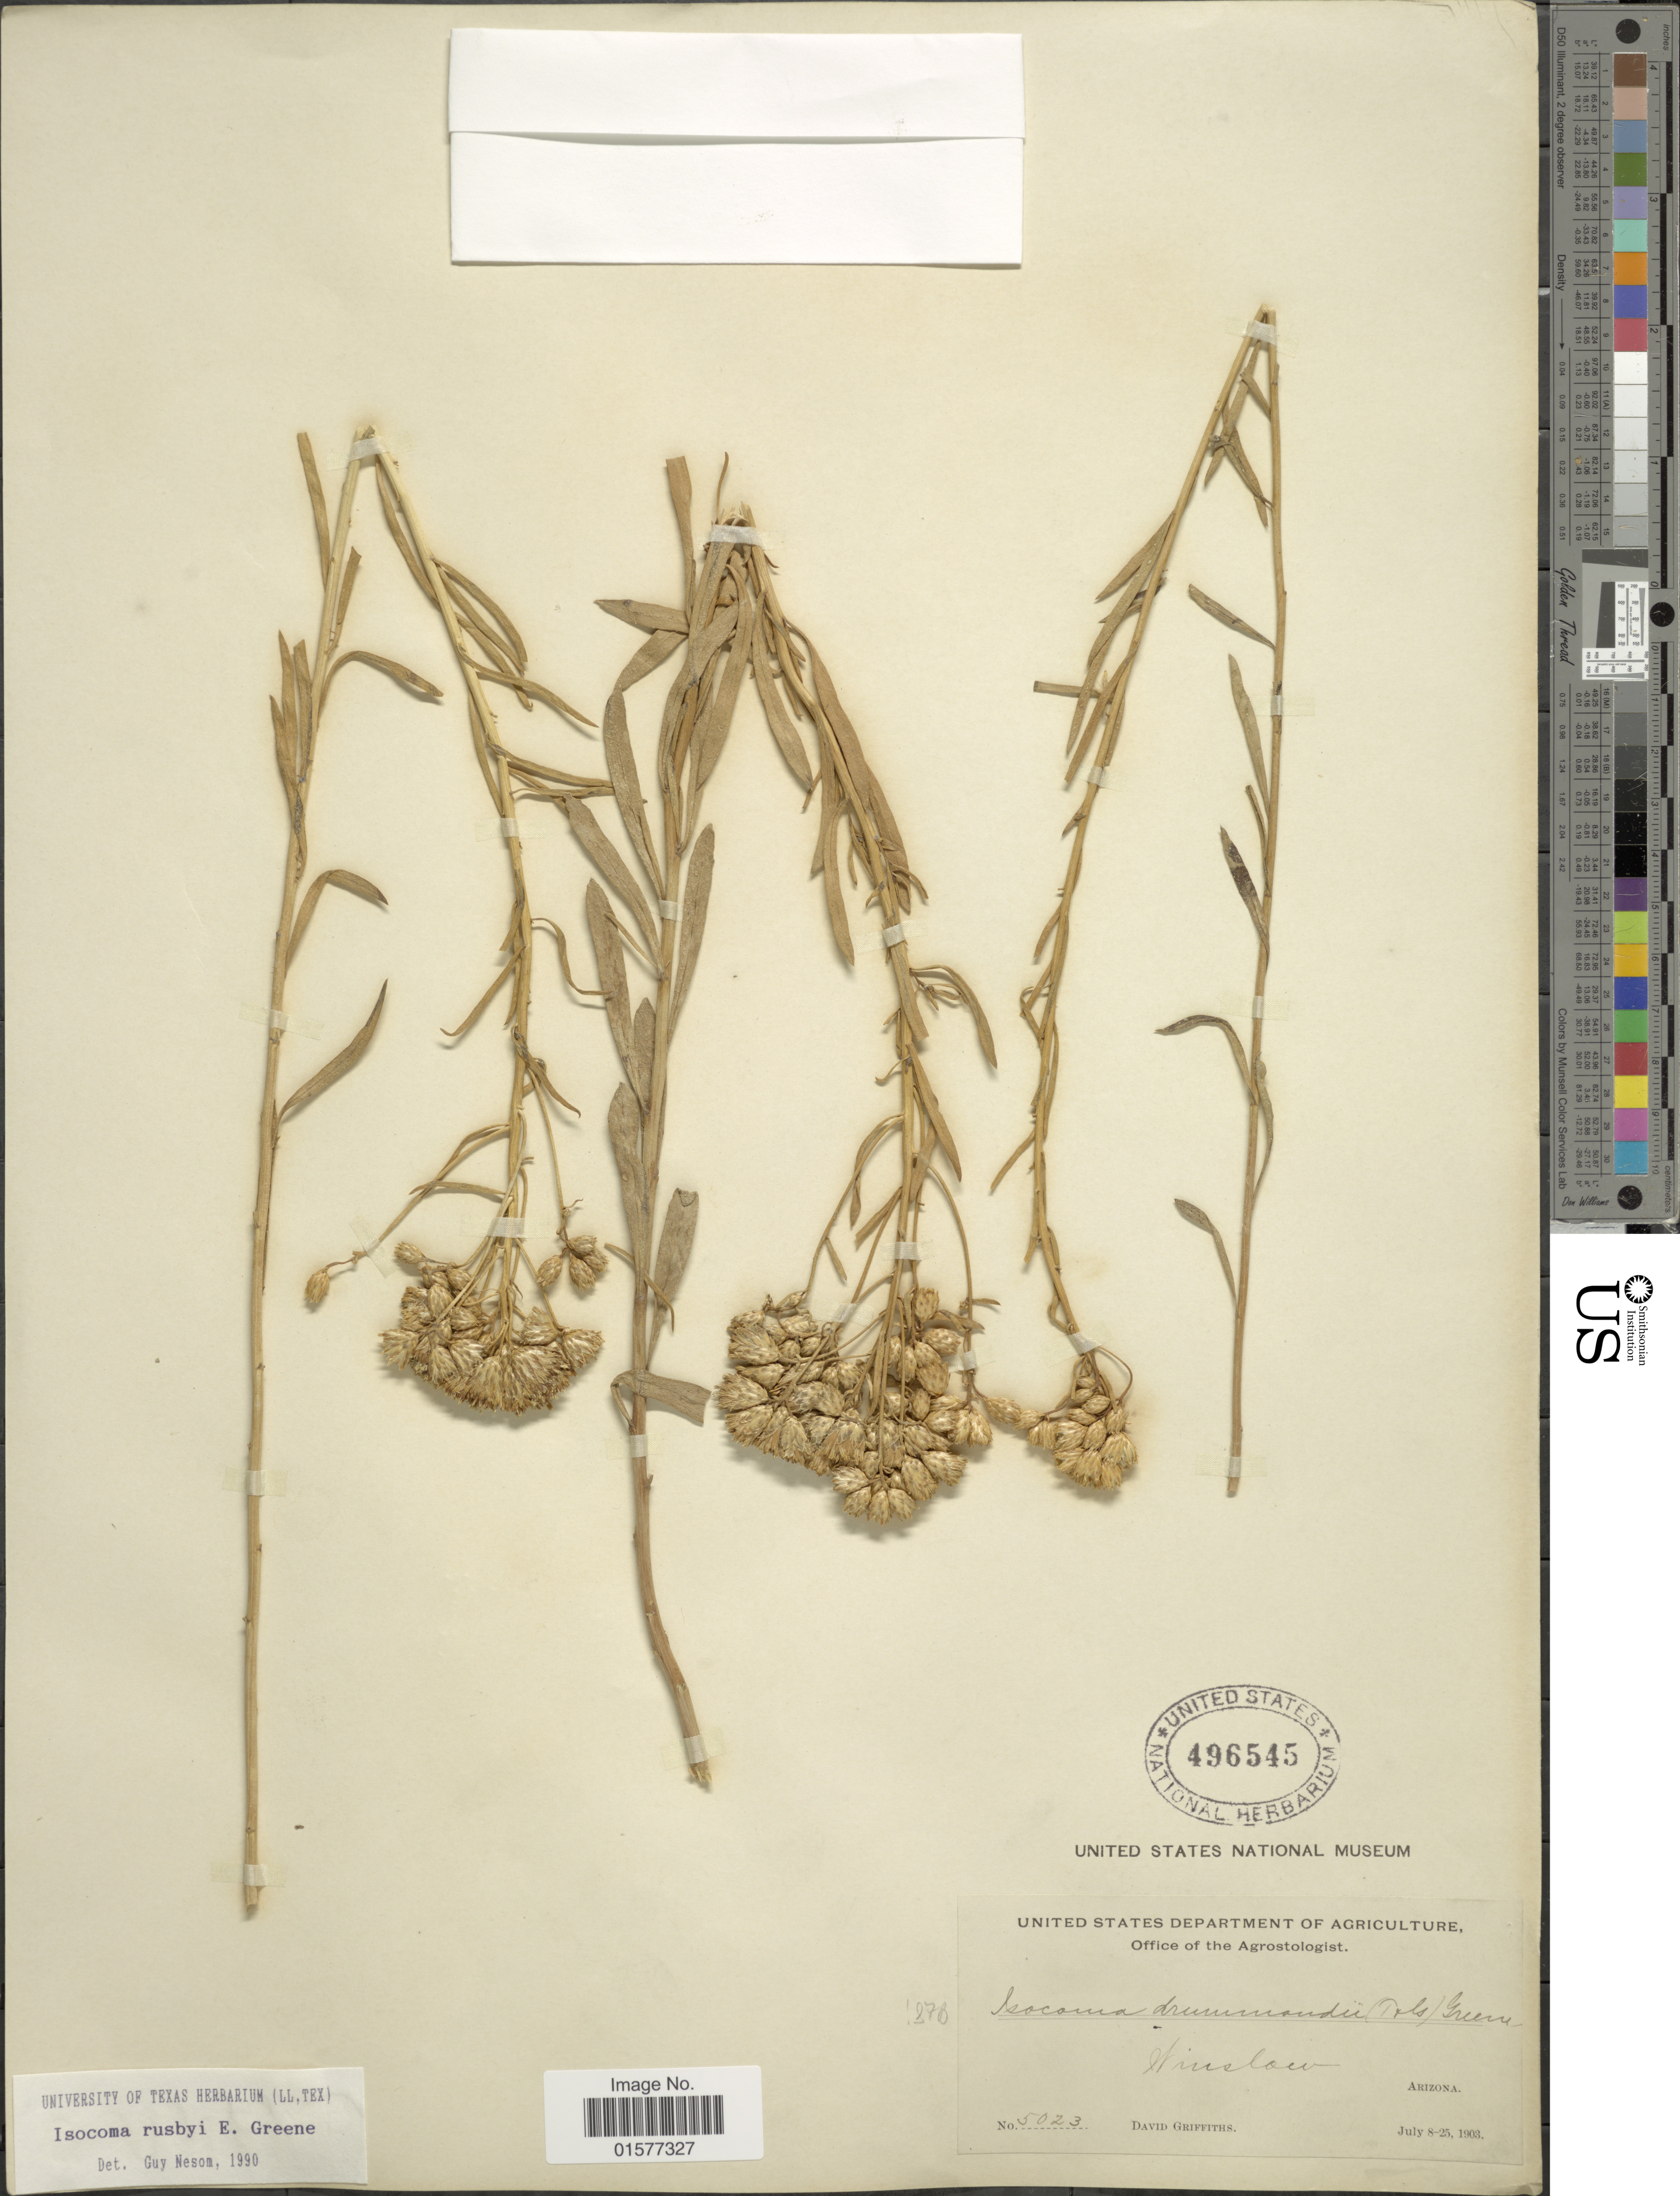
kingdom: Plantae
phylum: Tracheophyta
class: Magnoliopsida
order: Asterales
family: Asteraceae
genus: Isocoma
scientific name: Isocoma rusbyi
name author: Greene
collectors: D. Griffiths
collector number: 5023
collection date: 1903-07-08/1903-07-25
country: United States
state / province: Arizona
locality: Winslow, Arizona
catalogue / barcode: US 496545